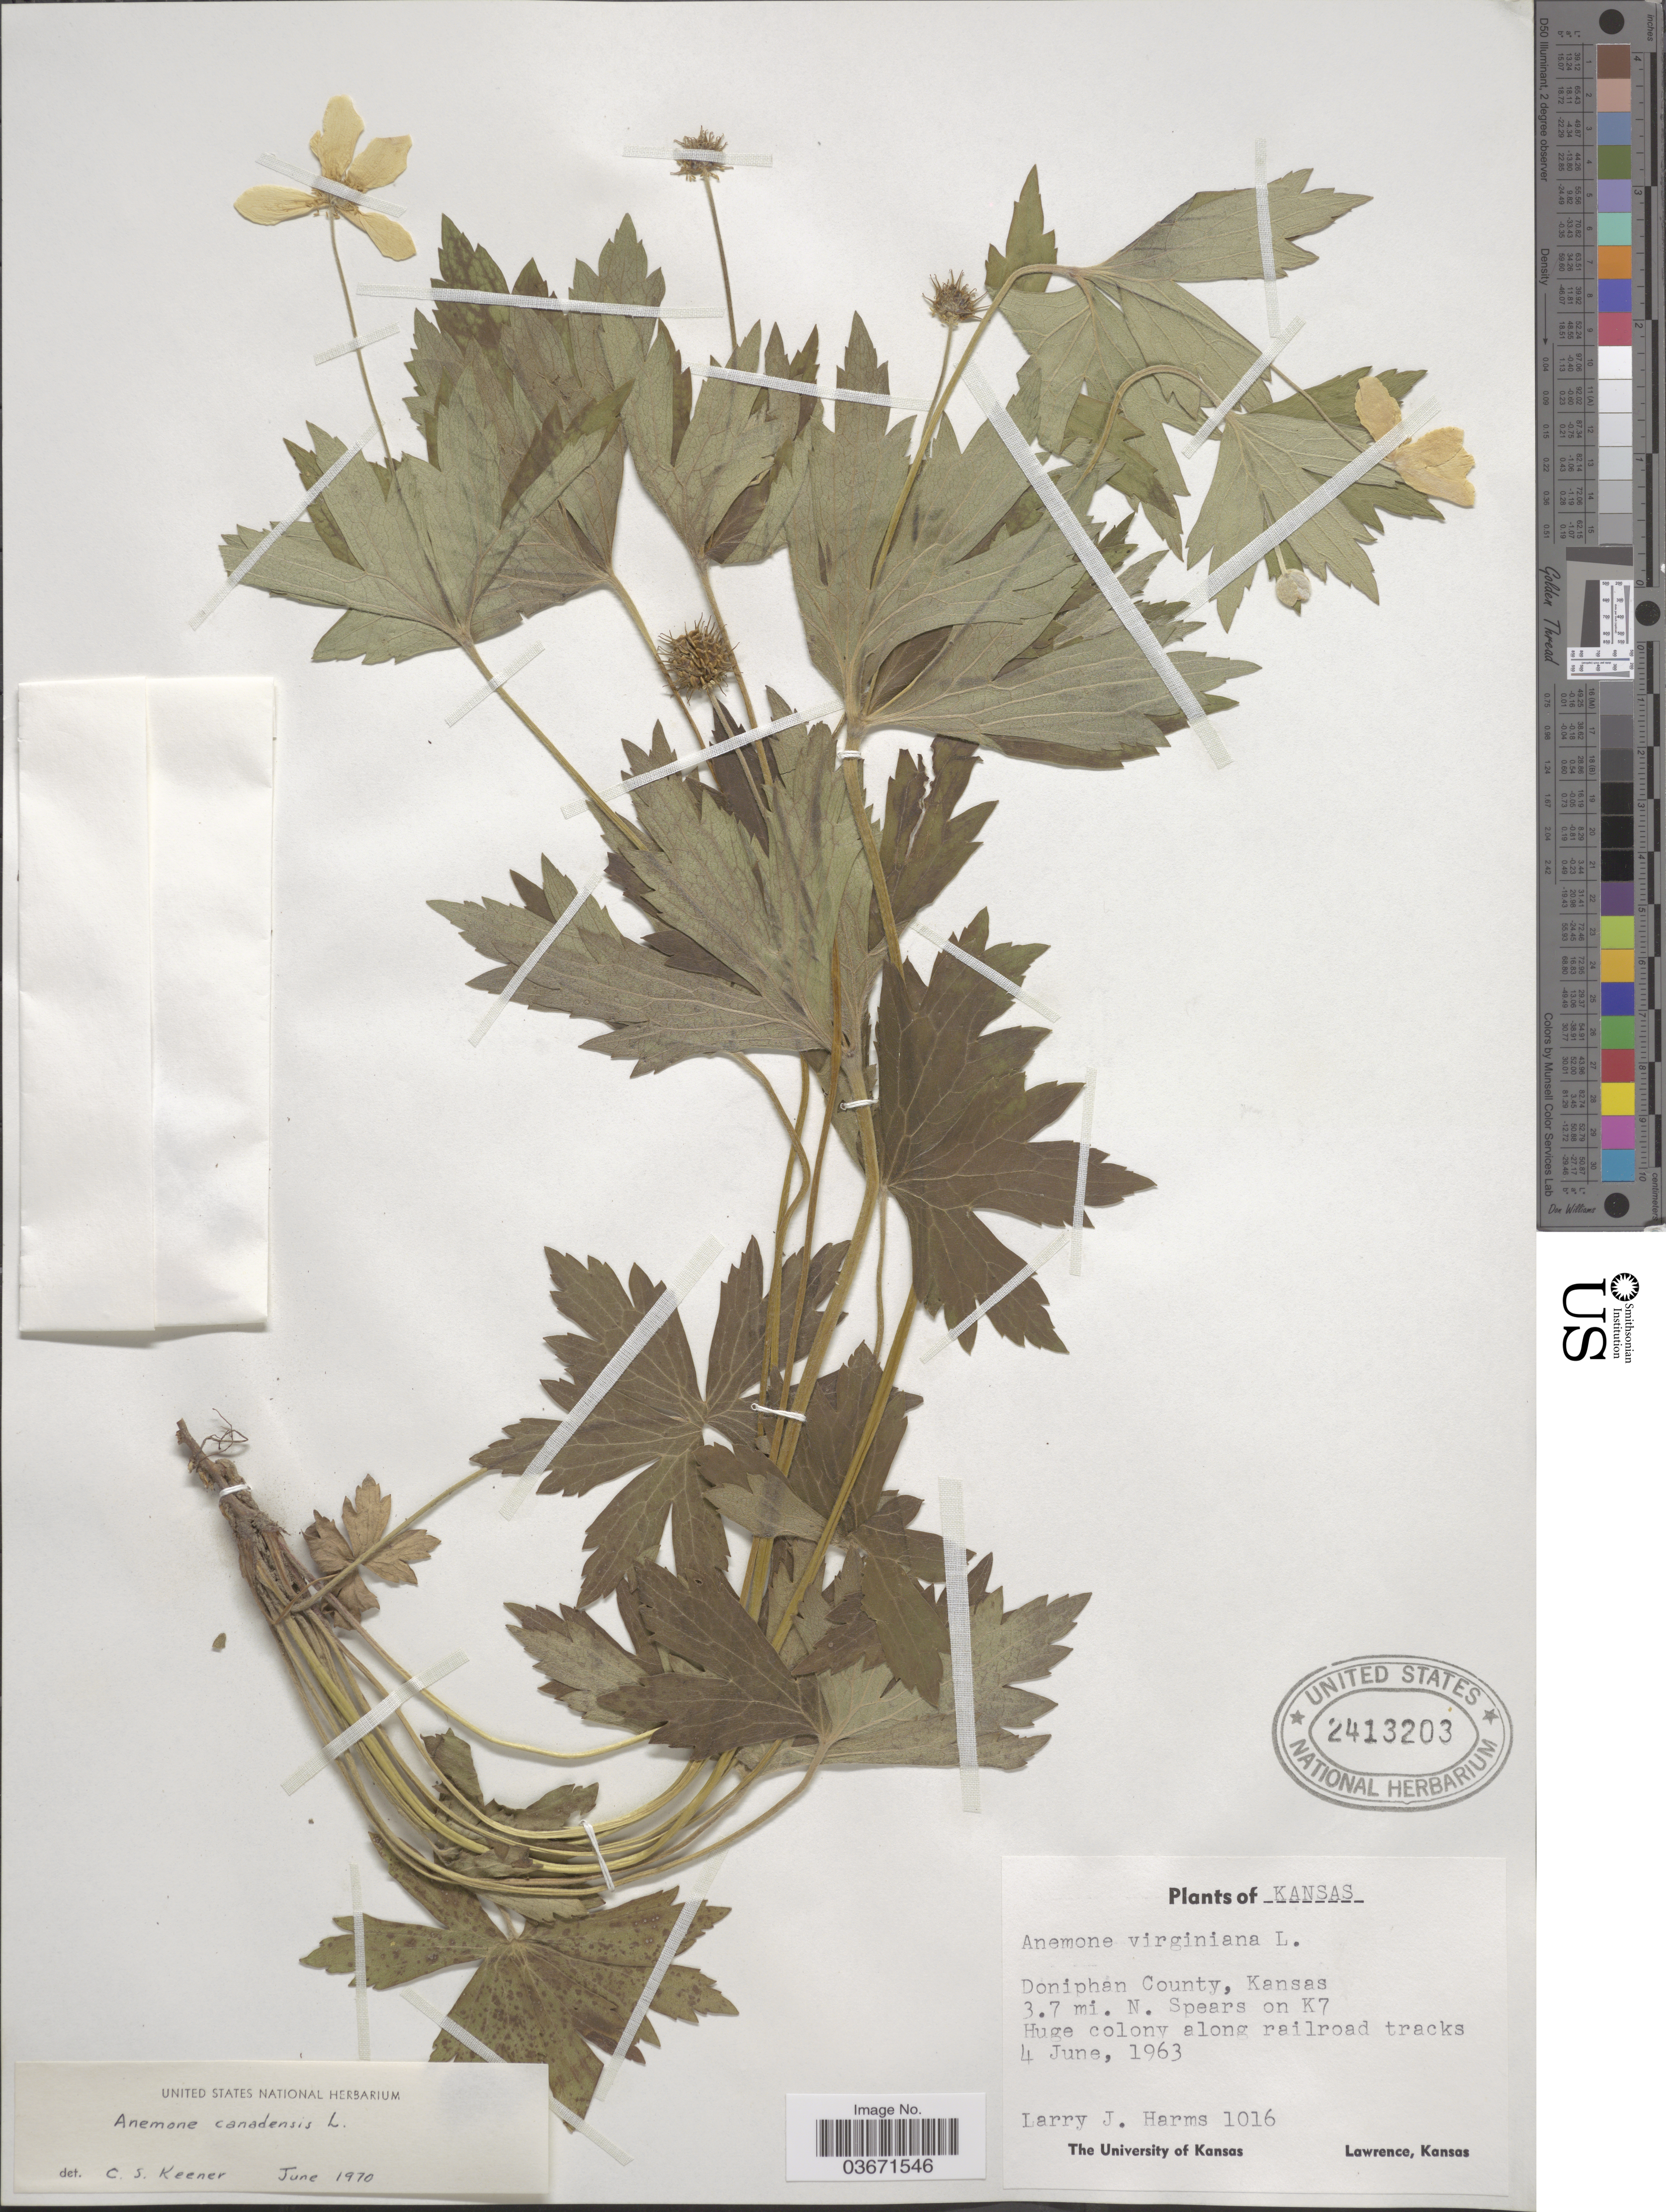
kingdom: Plantae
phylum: Tracheophyta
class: Magnoliopsida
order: Ranunculales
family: Ranunculaceae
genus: Anemone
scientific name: Anemone canadensis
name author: L.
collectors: L. Harms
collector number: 1016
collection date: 1963-06-04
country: United States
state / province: Kansas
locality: Doniphan County, 3.7 mi. N. Spears on K7 Huge colony along railroad tracks.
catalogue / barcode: US 2413203